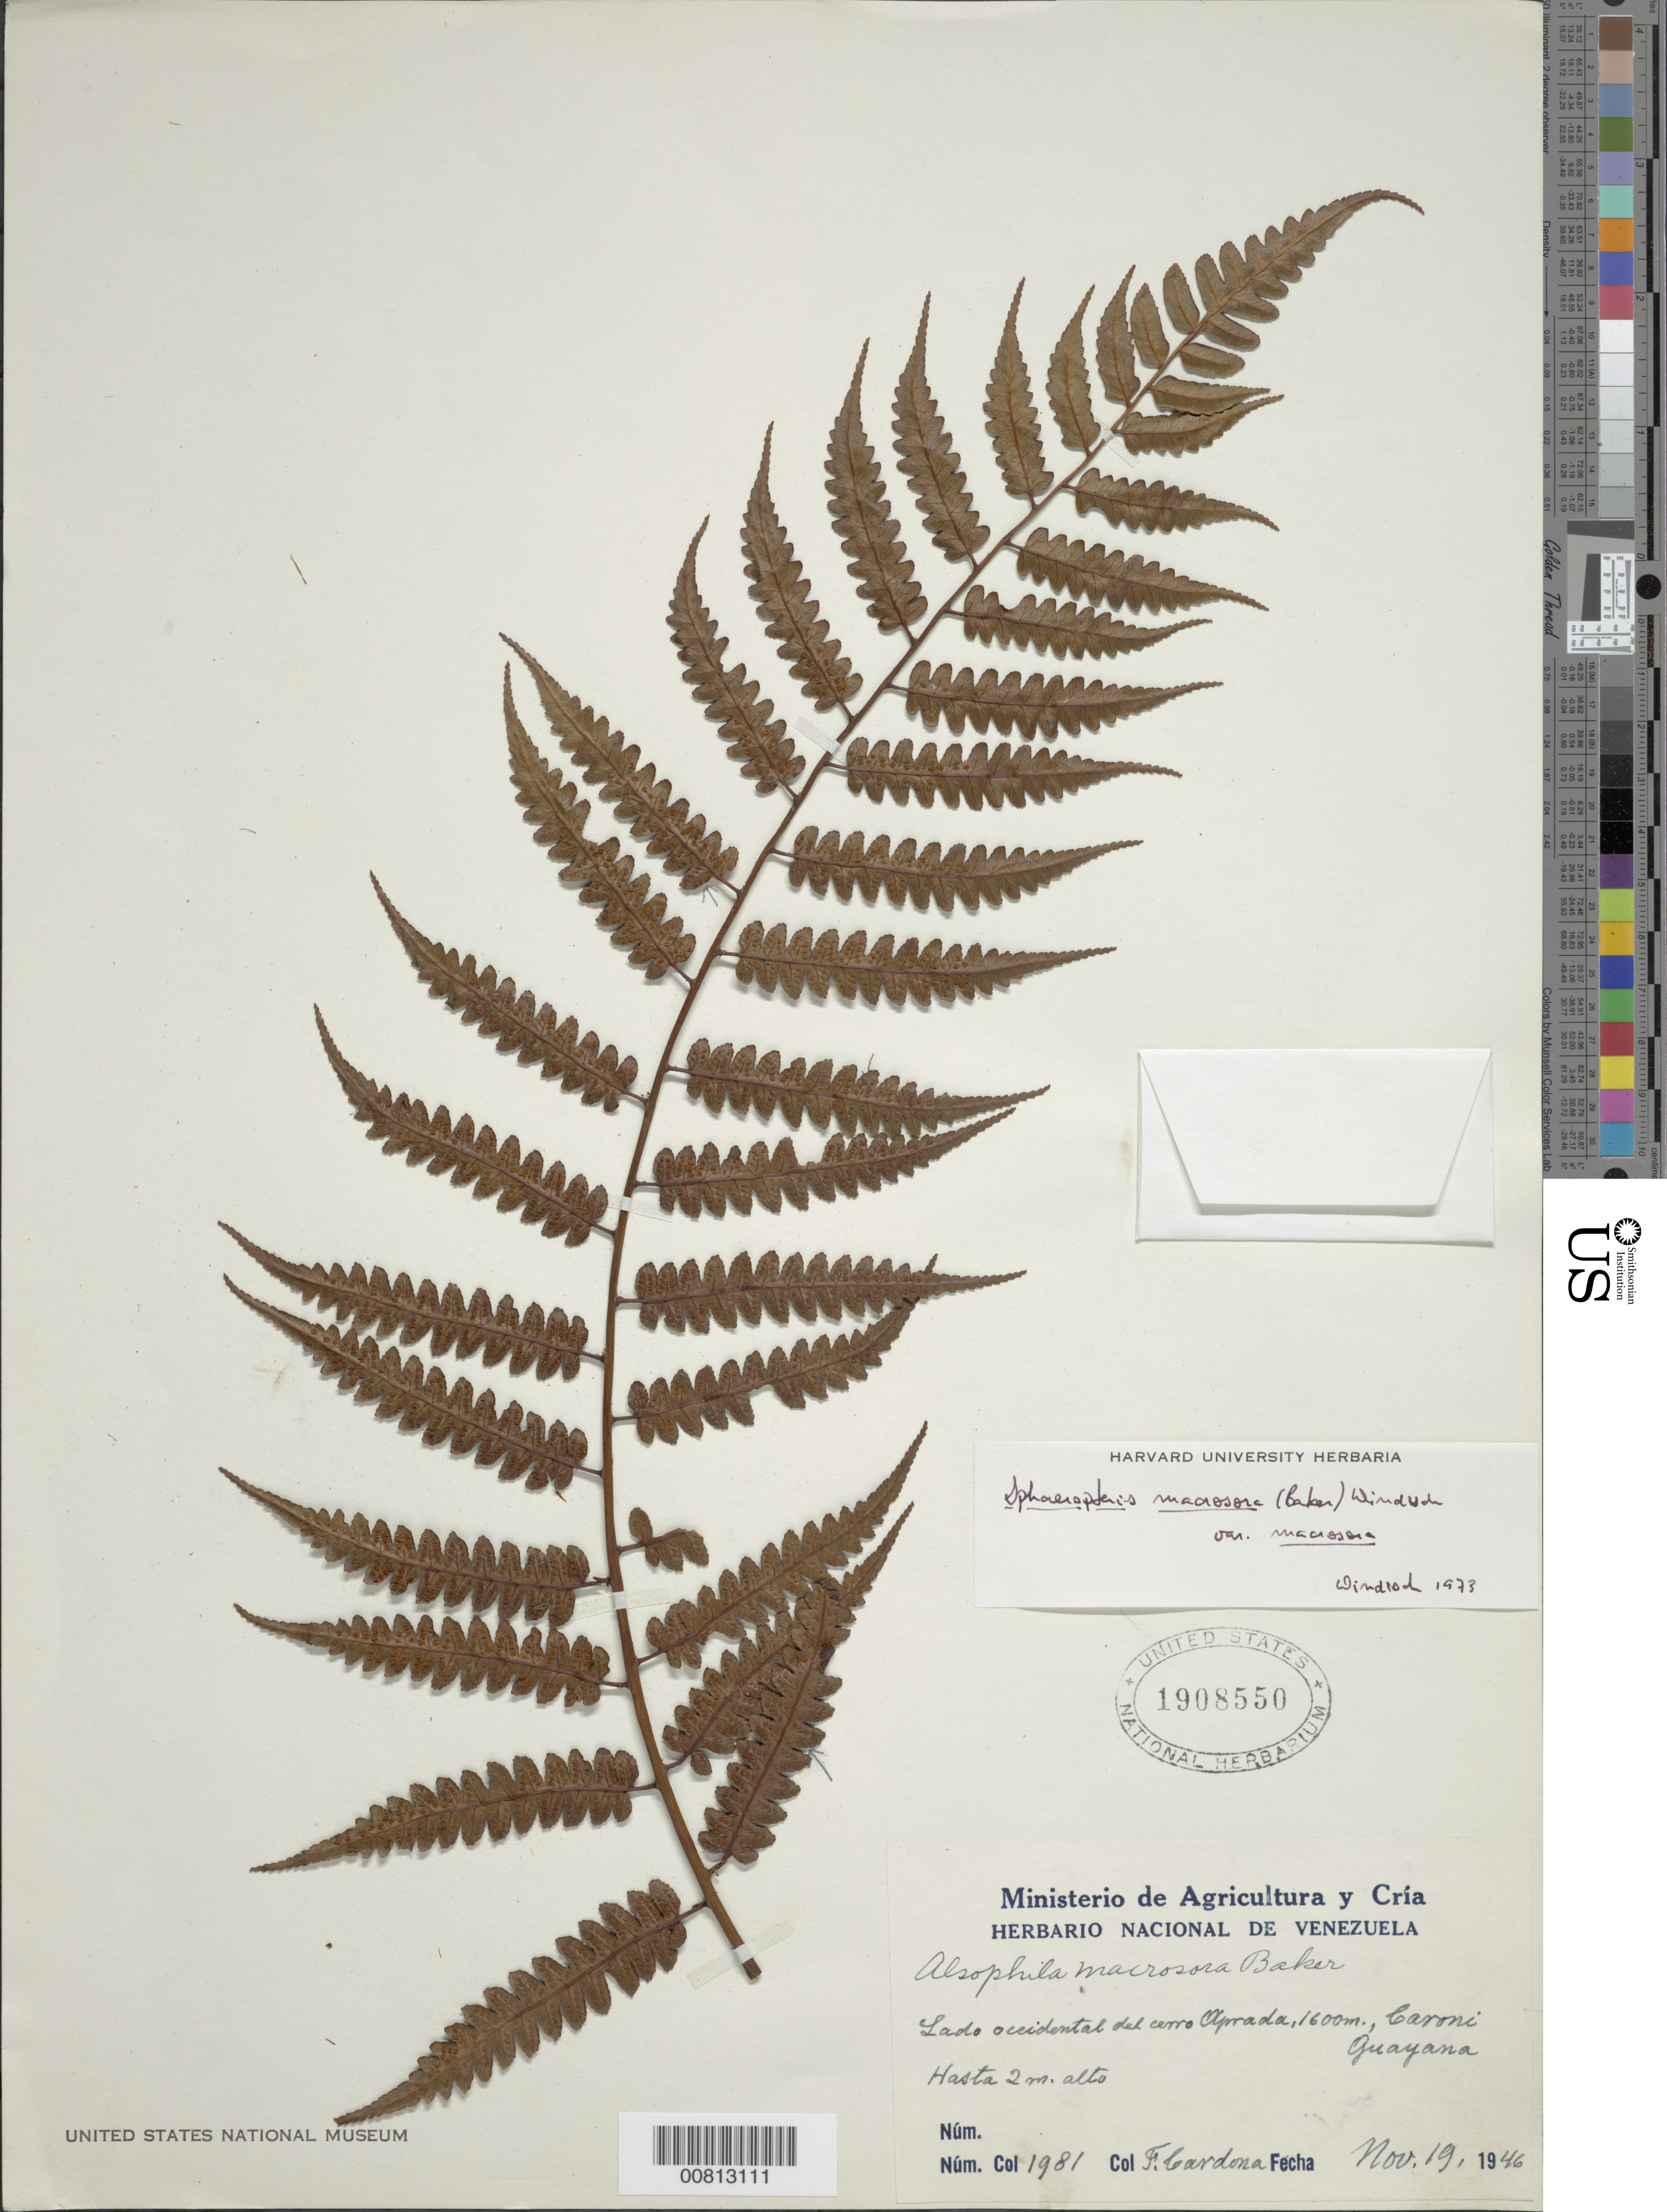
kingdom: Plantae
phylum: Tracheophyta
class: Polypodiopsida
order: Cyatheales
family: Cyatheaceae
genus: Cyathea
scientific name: Cyathea macrosora var. macrosora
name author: (Baker) Domin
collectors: F. Cardona Puig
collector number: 1981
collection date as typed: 19-Nov-46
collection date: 1946-11-19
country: Venezuela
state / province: Bolívar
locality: Cerro Apacará, Río Caroní, Guayana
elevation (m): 1600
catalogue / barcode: US 1908550